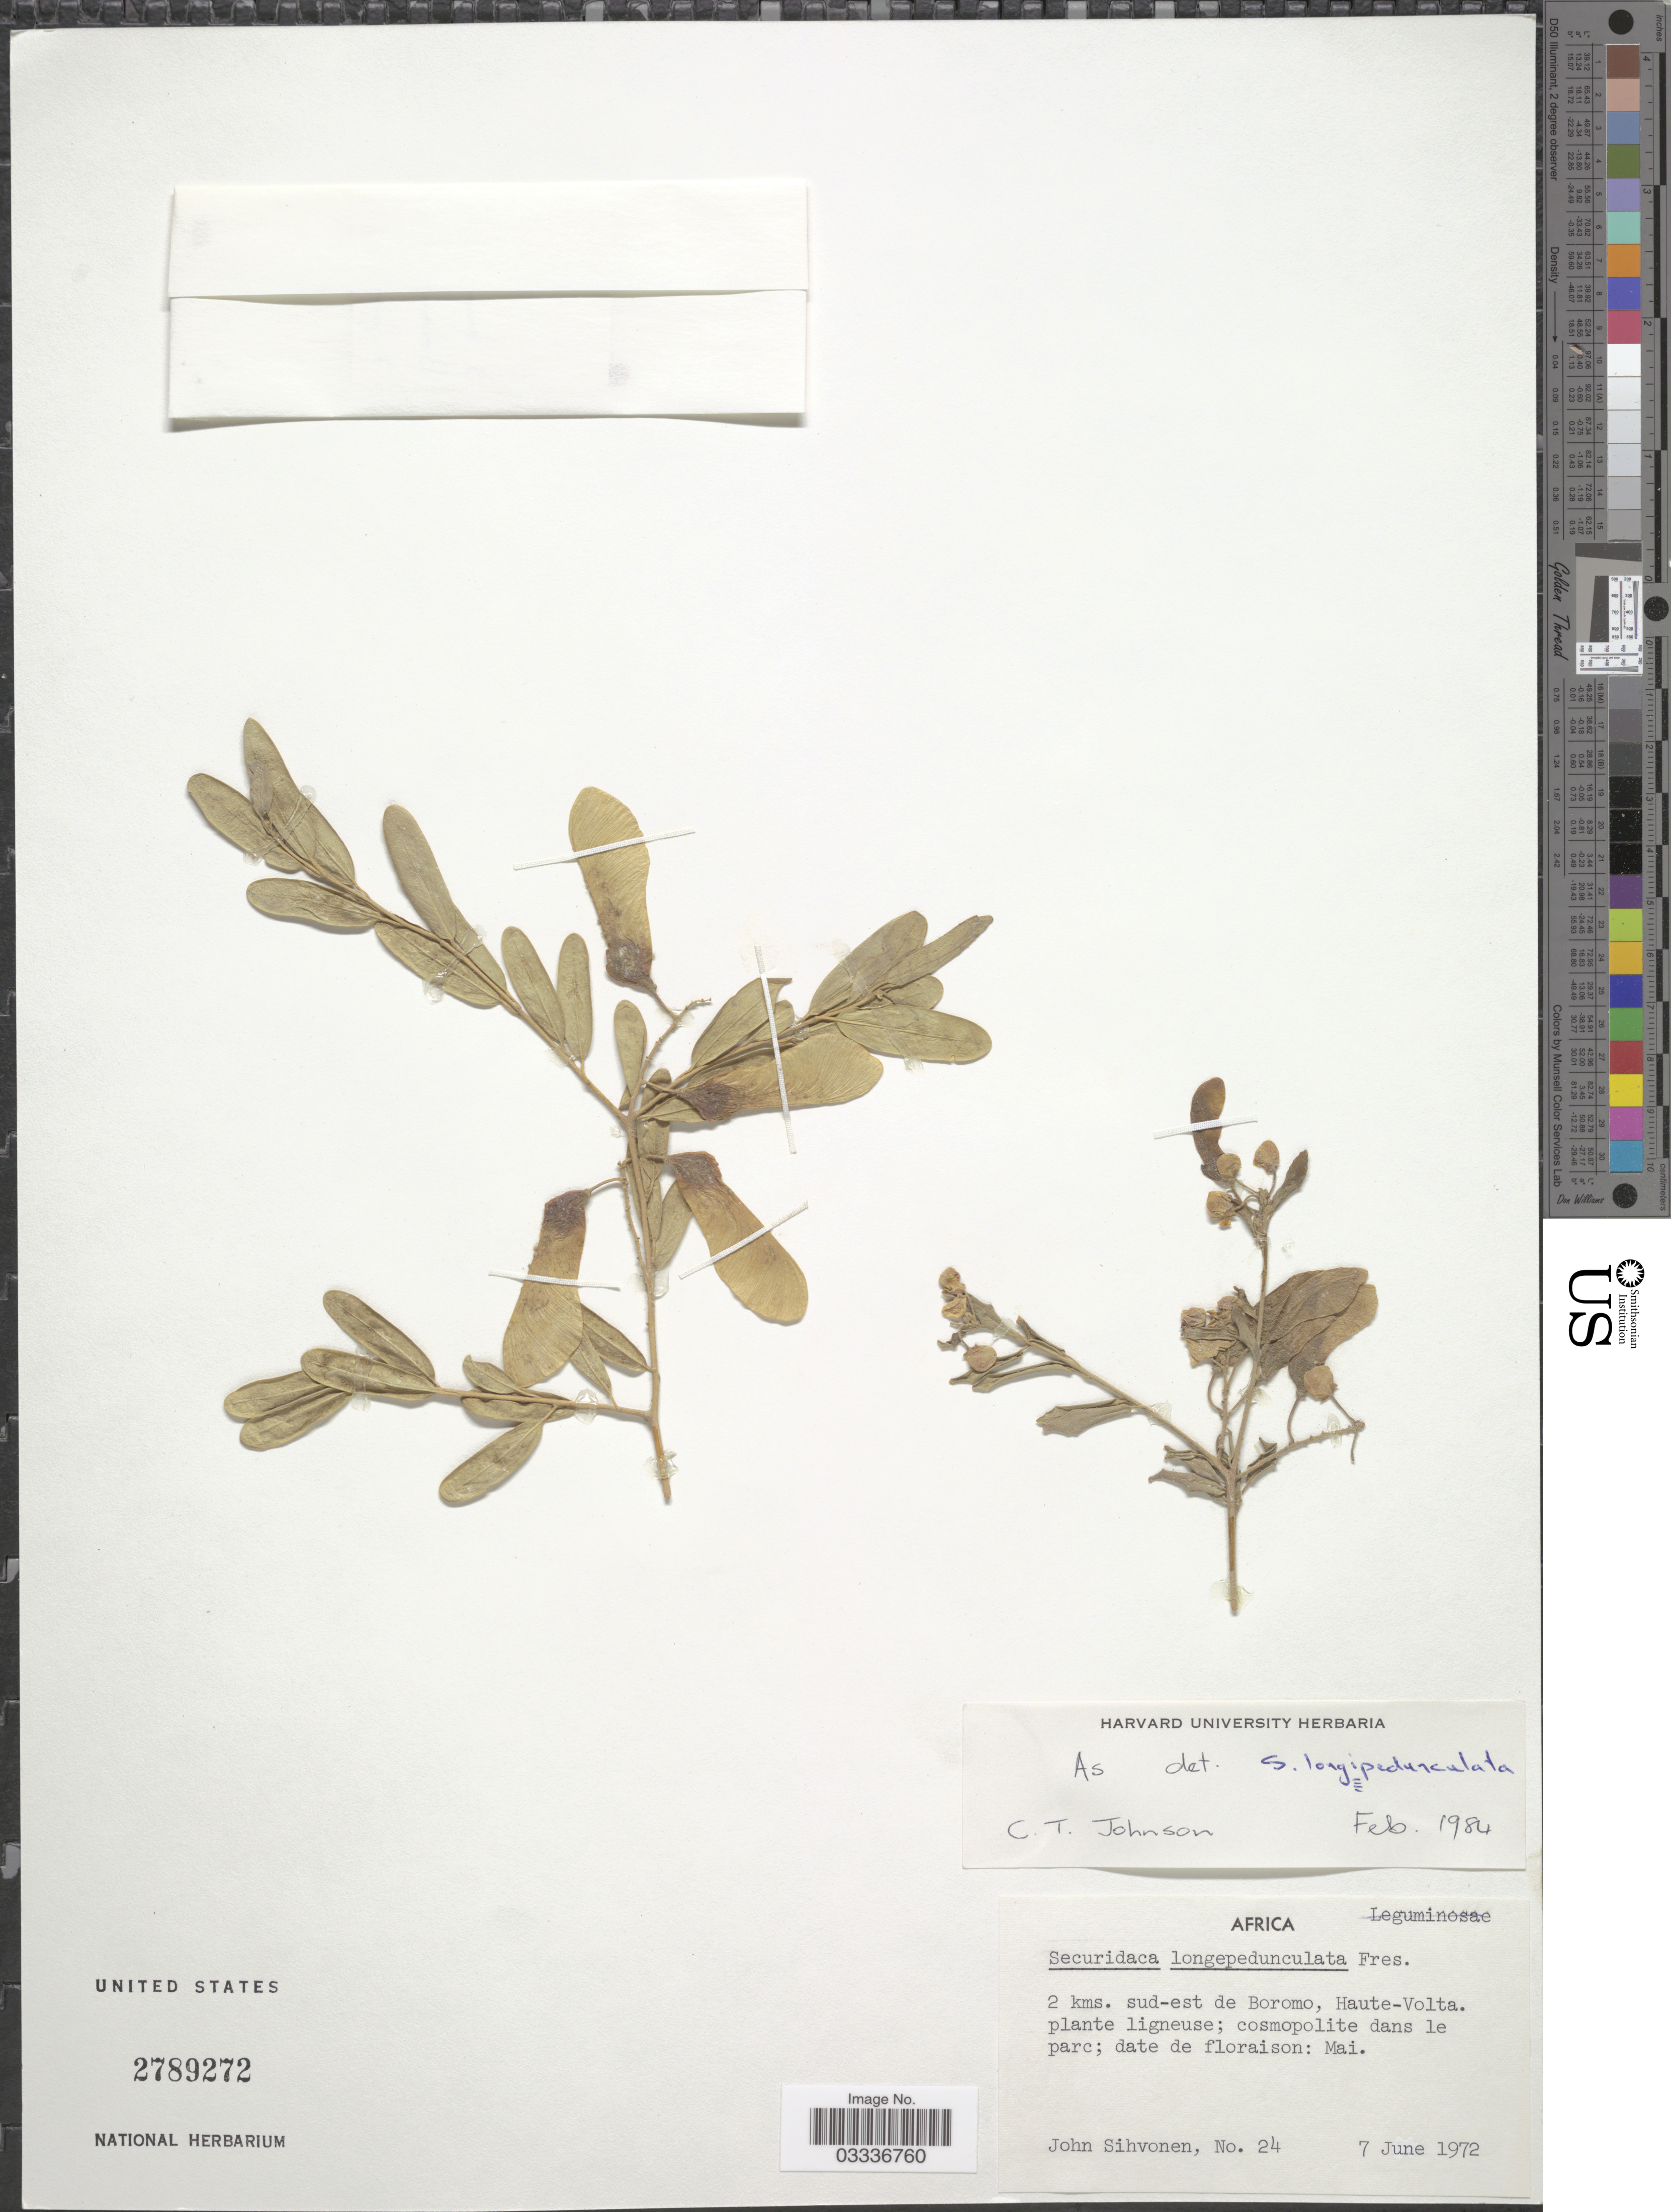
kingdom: Plantae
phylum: Tracheophyta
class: Magnoliopsida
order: Fabales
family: Polygalaceae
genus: Securidaca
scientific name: Securidaca longepedunculata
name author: Fresen.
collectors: J. Sihvonen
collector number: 24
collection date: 1972-06-07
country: Burkina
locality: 2 kms. sud-est de Boromo, Haute-Volta.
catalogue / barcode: US 2789272